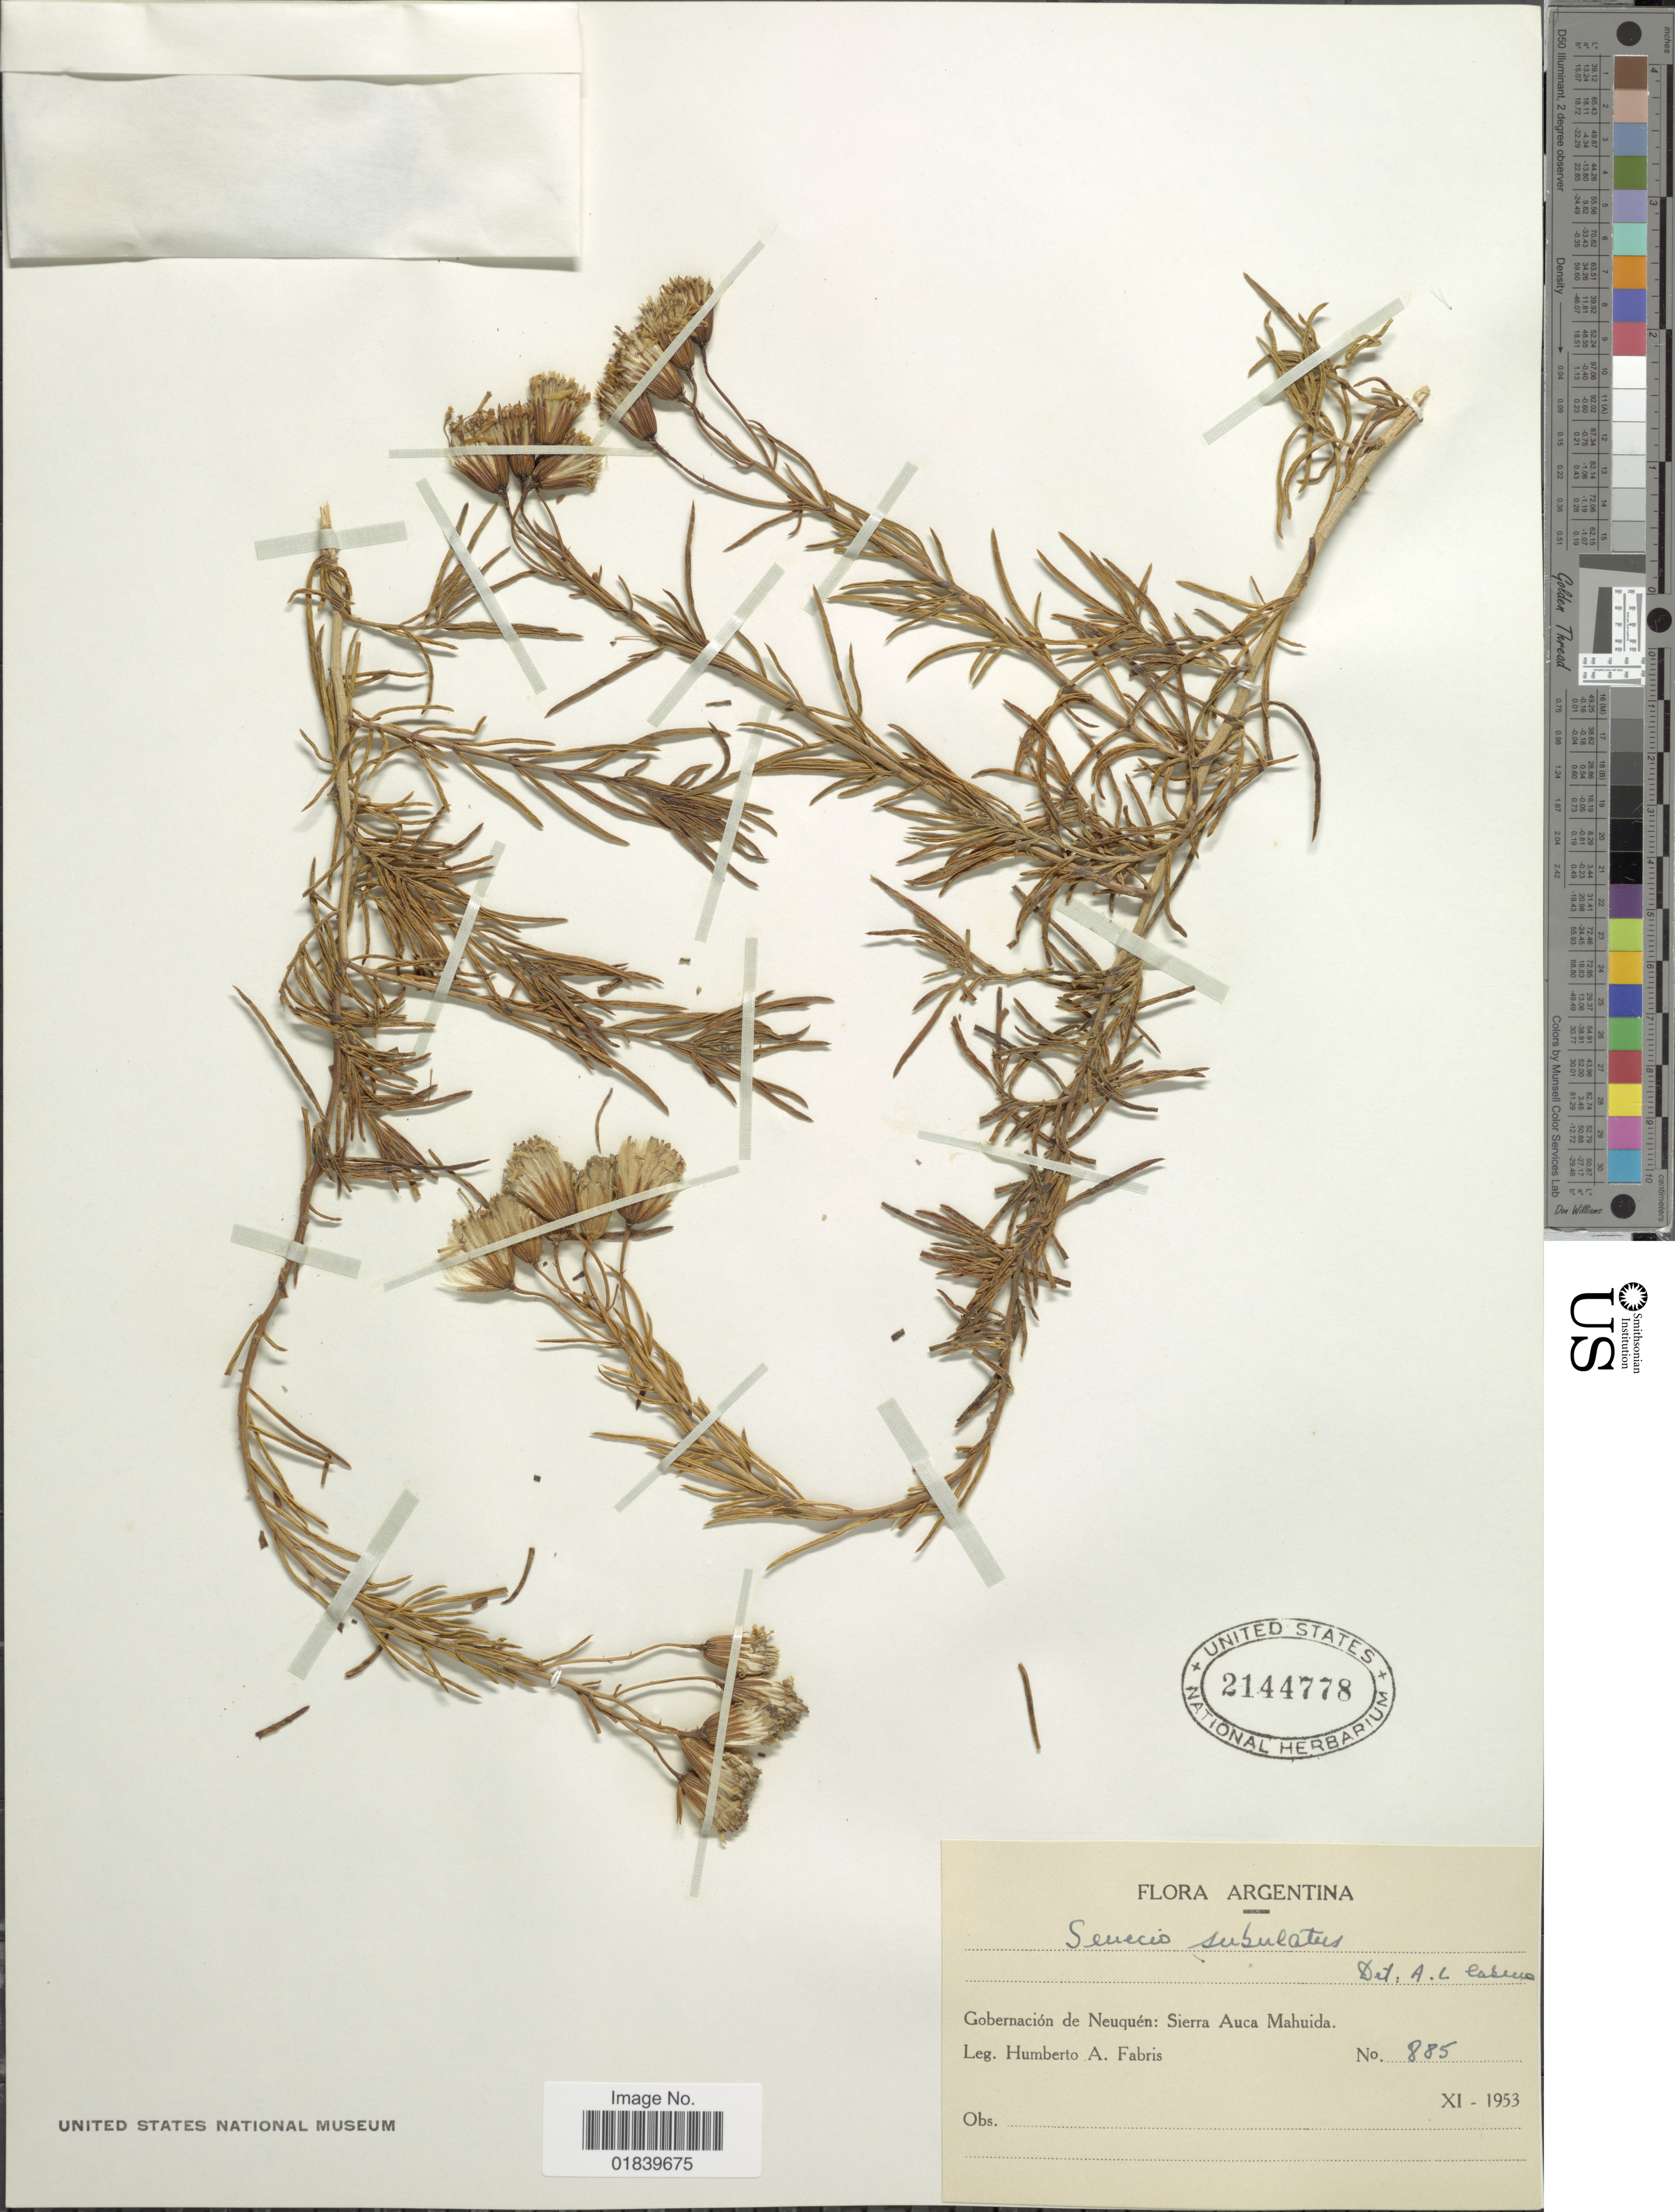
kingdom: Plantae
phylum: Tracheophyta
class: Magnoliopsida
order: Asterales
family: Asteraceae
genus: Senecio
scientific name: Senecio subulatus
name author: D. Don ex Hook. & Arn.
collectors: H. A. Fabris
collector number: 885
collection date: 1953-11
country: Argentina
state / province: Neuquen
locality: Gobernacion de Neuquen: Sierra Auca Mahuida.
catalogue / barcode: US 2144778